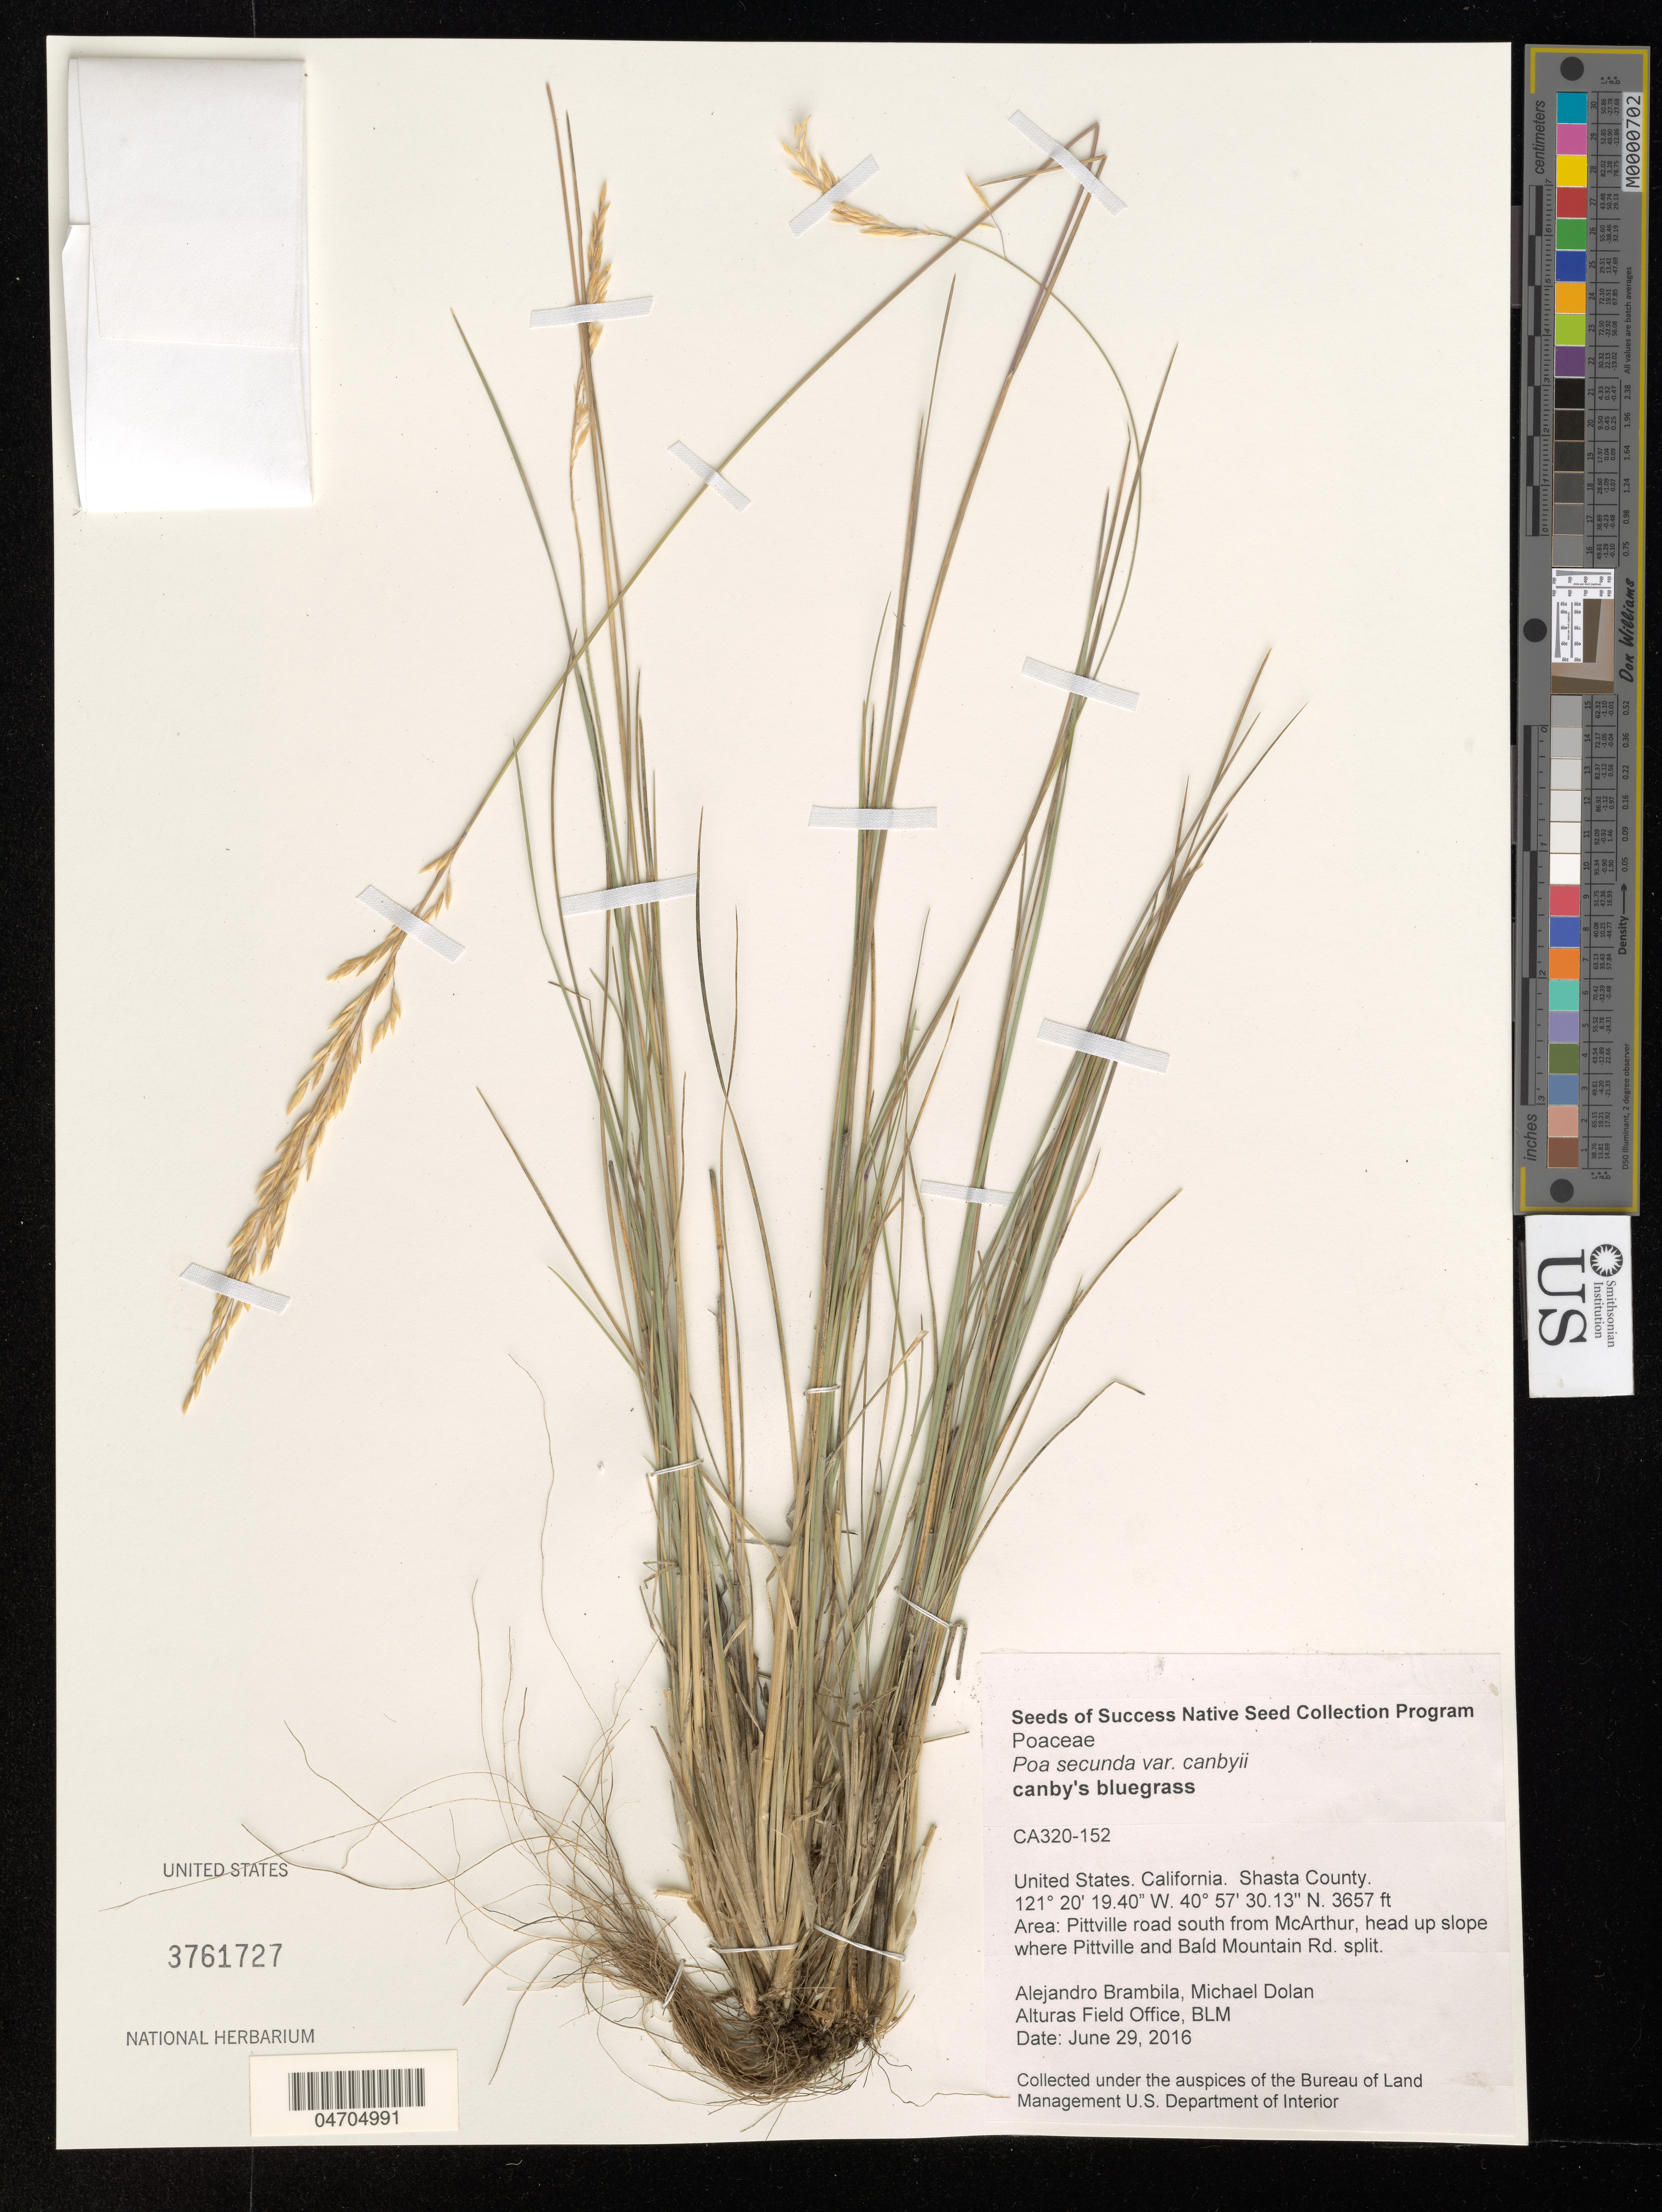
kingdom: Plantae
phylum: Tracheophyta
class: Liliopsida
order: Poales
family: Poaceae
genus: Poa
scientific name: Poa secunda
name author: J. Presl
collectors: A. Brambila & M. Dolan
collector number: CA320-152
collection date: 2016-06-29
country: United States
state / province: California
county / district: Shasta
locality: Shasta County. Area: Pittville road south from McArthur, head up slope where Pittville and Bald Mountain Rd. split.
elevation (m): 1115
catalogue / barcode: US 3761727